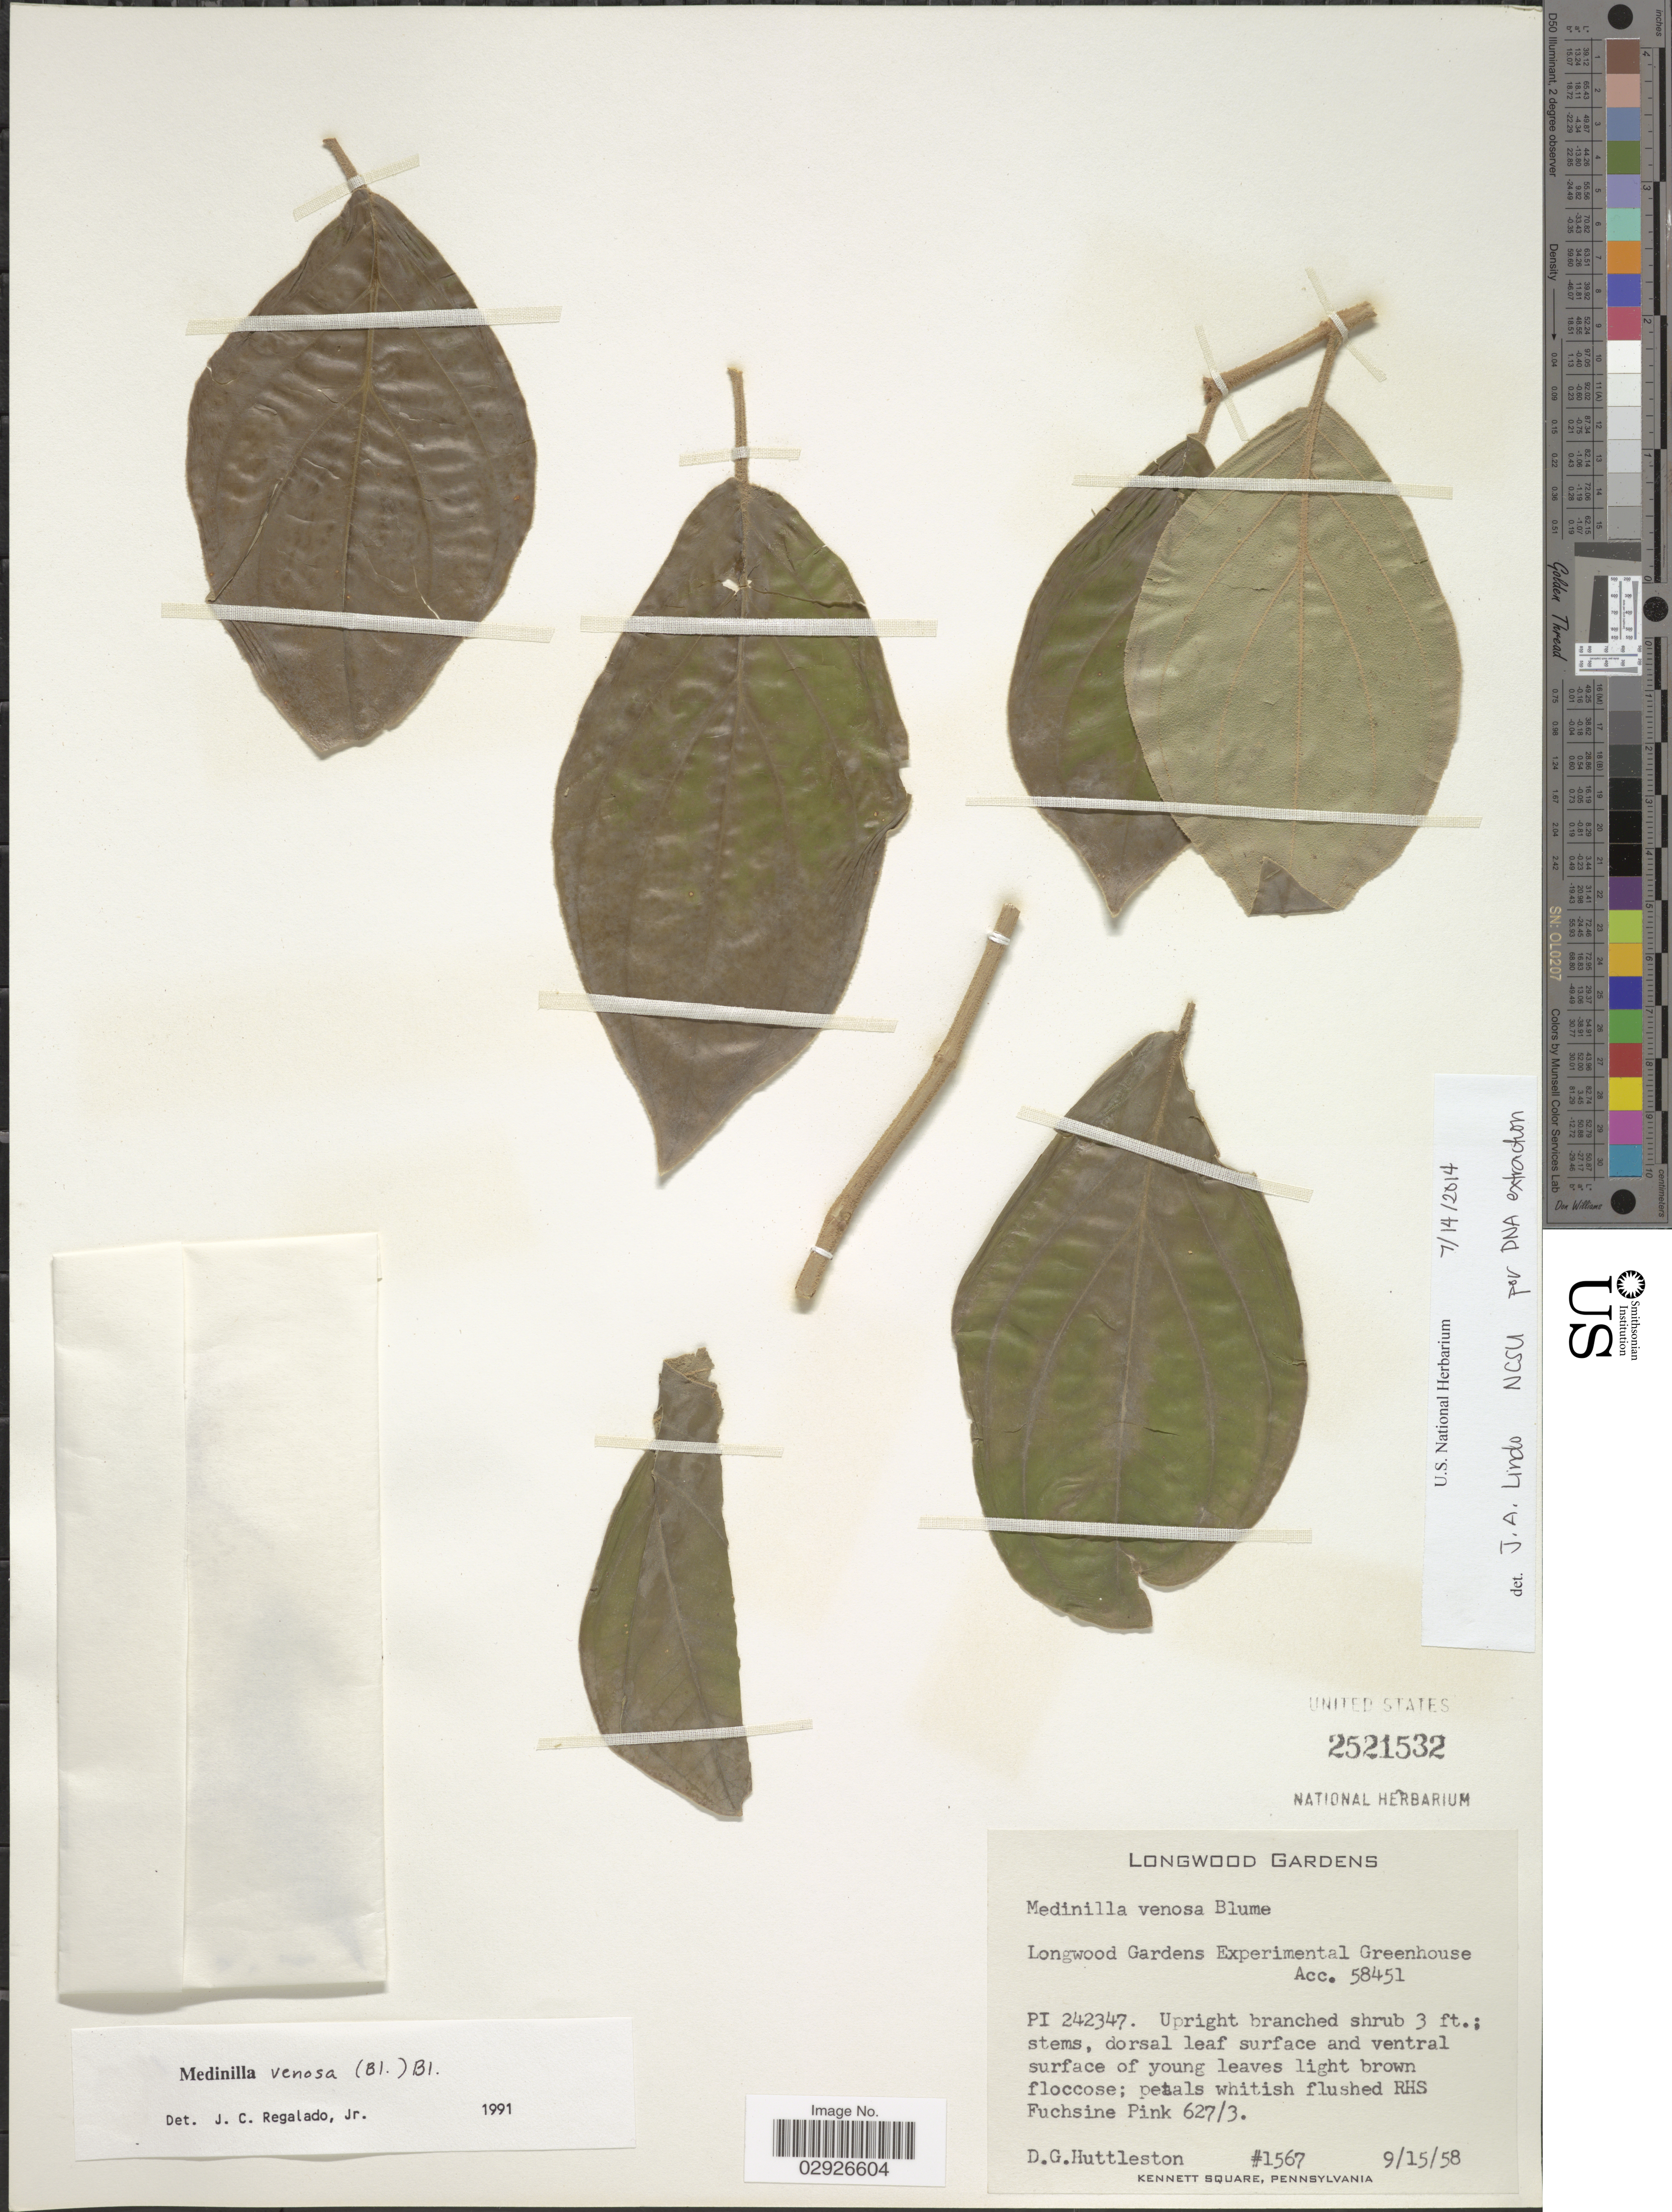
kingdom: Plantae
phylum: Tracheophyta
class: Magnoliopsida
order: Myrtales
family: Melastomataceae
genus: Medinilla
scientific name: Medinilla venosa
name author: (Blume) Blume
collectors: D. G. Huttleston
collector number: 1567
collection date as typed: Transcribed d/m/y: 15/9/58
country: United States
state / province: Pennsylvania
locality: Longwood Gardens. Longwood Gardens Experimental Greenhouse. PI 242347. [unsure placement]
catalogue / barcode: US 2521532